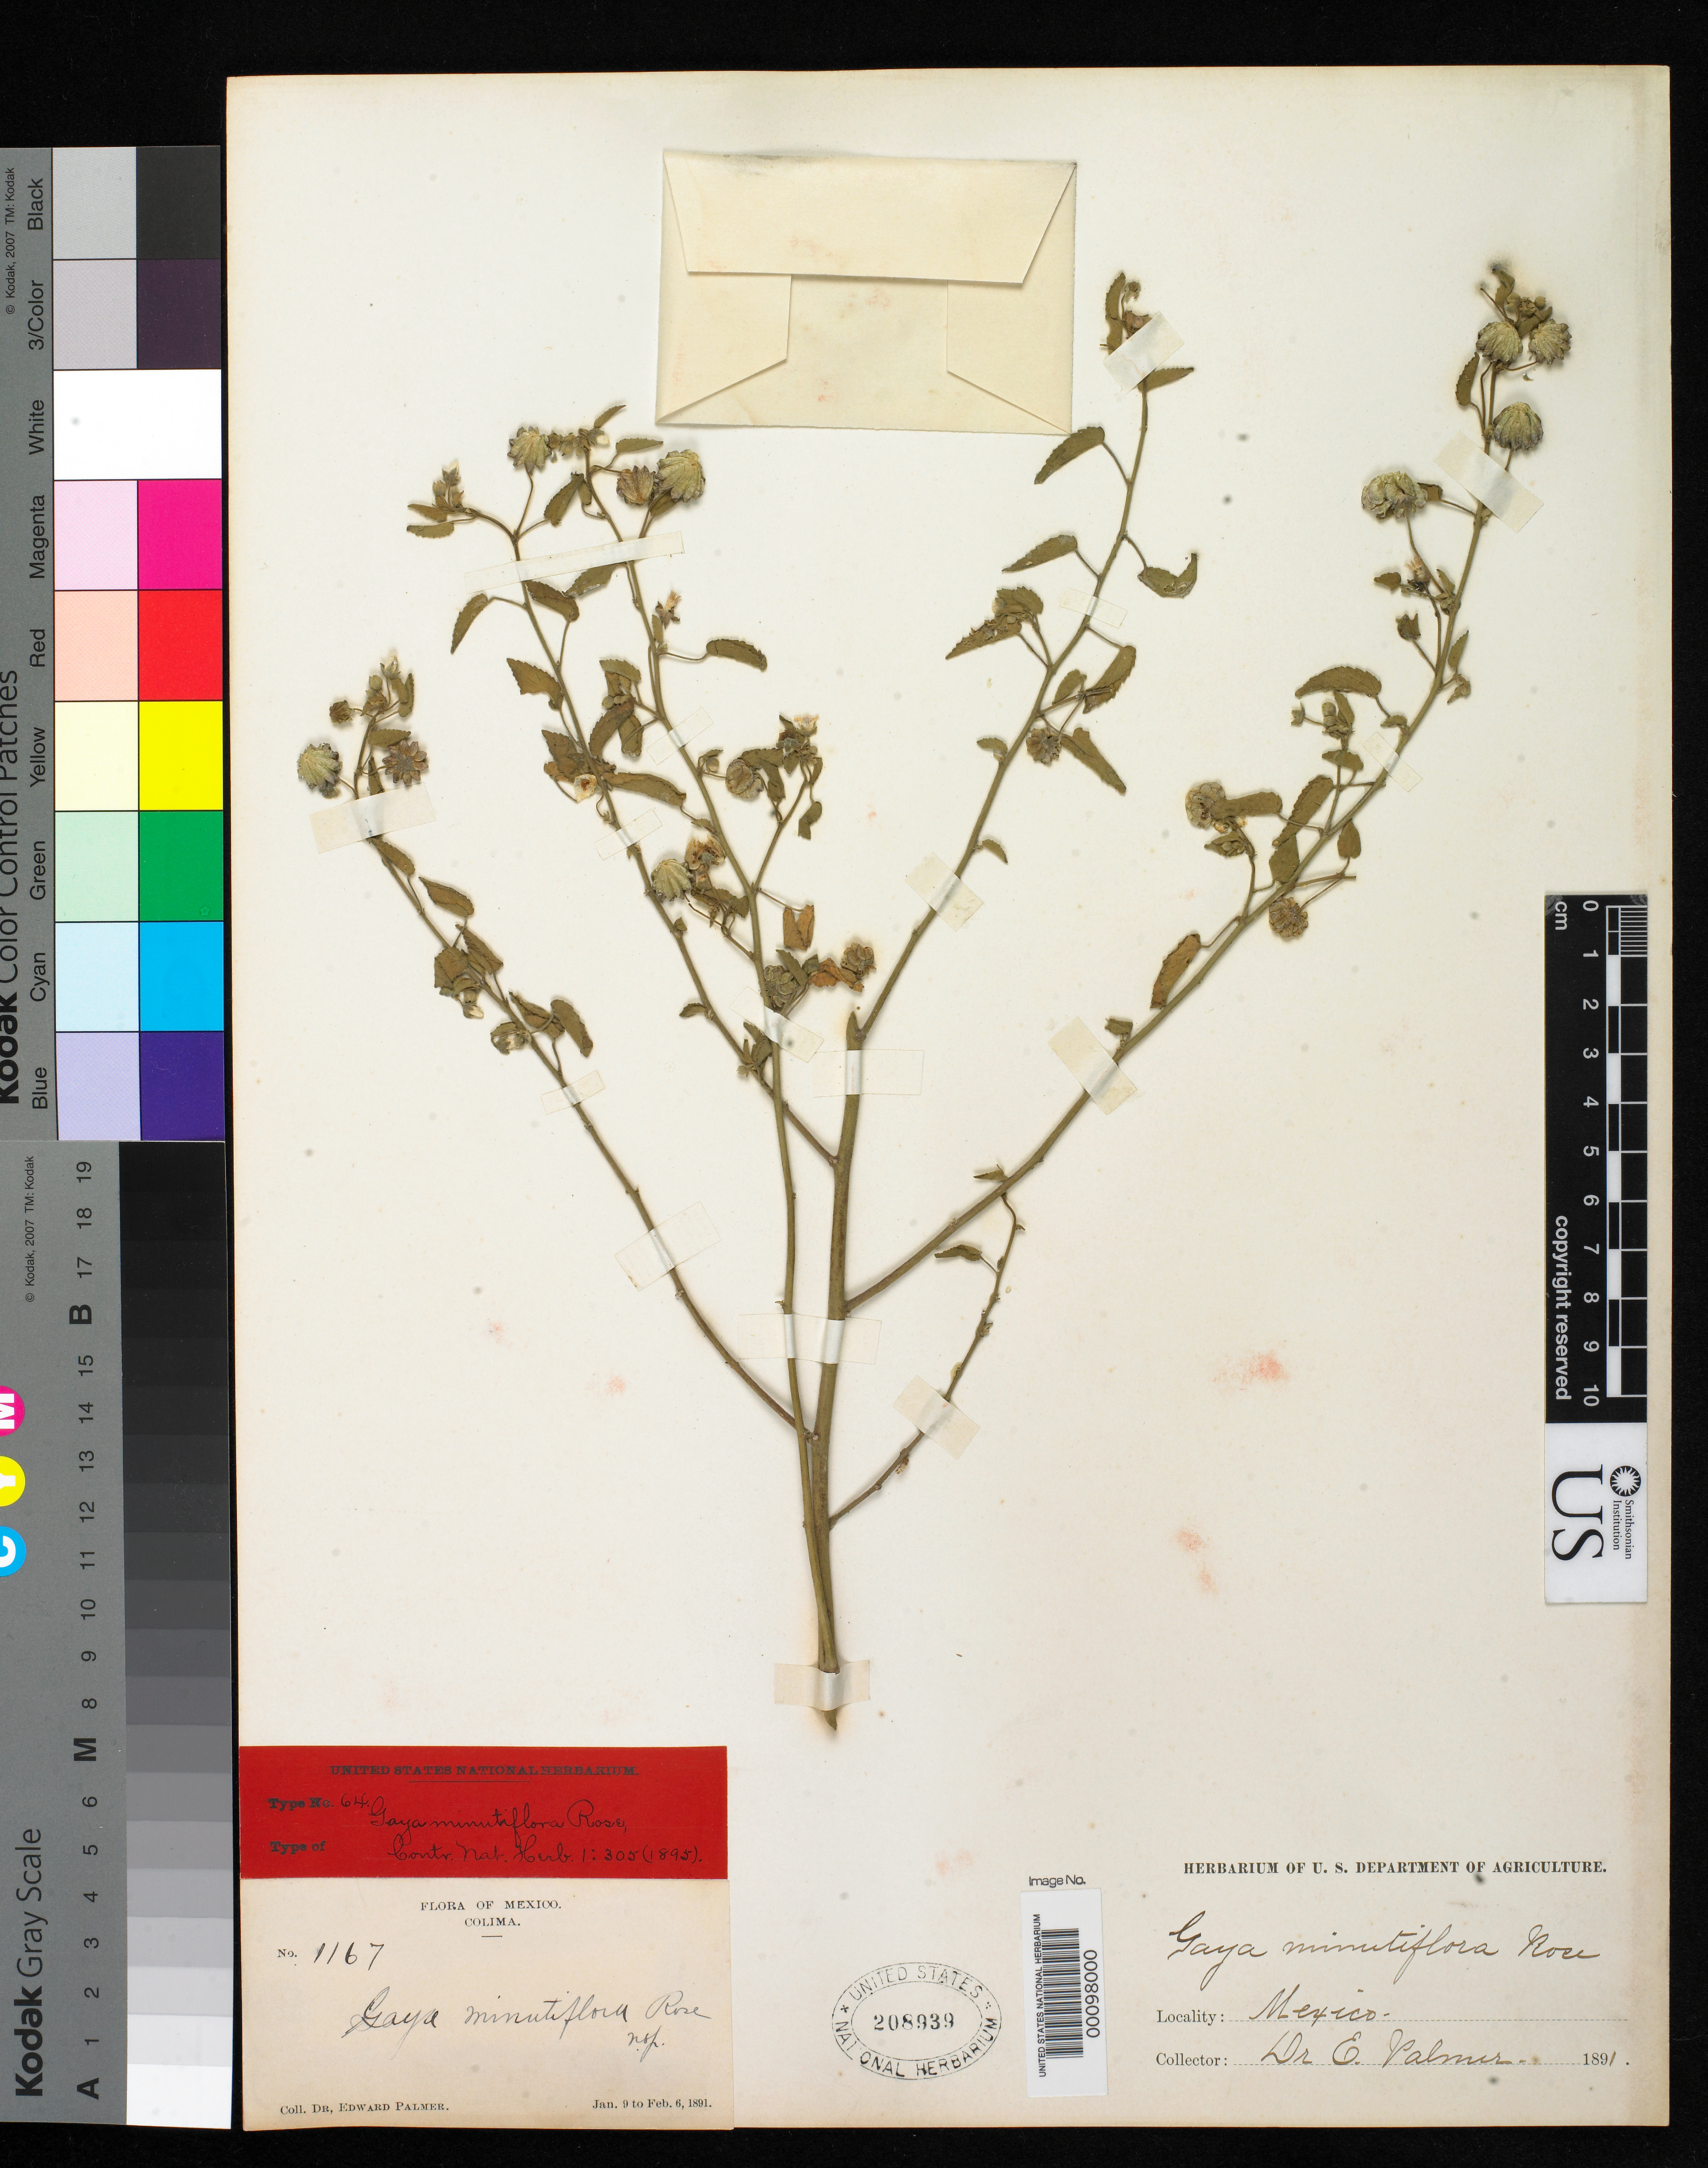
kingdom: Plantae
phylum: Tracheophyta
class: Magnoliopsida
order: Malvales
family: Malvaceae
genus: Gaya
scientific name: Gaya minutiflora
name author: Rose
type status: Syntype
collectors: E. Palmer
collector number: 1167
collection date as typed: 09 Jan 1891 to 06 Feb 1891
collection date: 1891-01-09/1891-02-06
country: Mexico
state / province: Colima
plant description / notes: One of two original sheets at US (USNH 208939, 208940), neither one clearly the holotype. Note also that protologue cites another collection, Donnell Smith 1939. Fryxell (1988, 1992) cites "holotype" at US but does not effectively lectotypify.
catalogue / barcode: US 208939